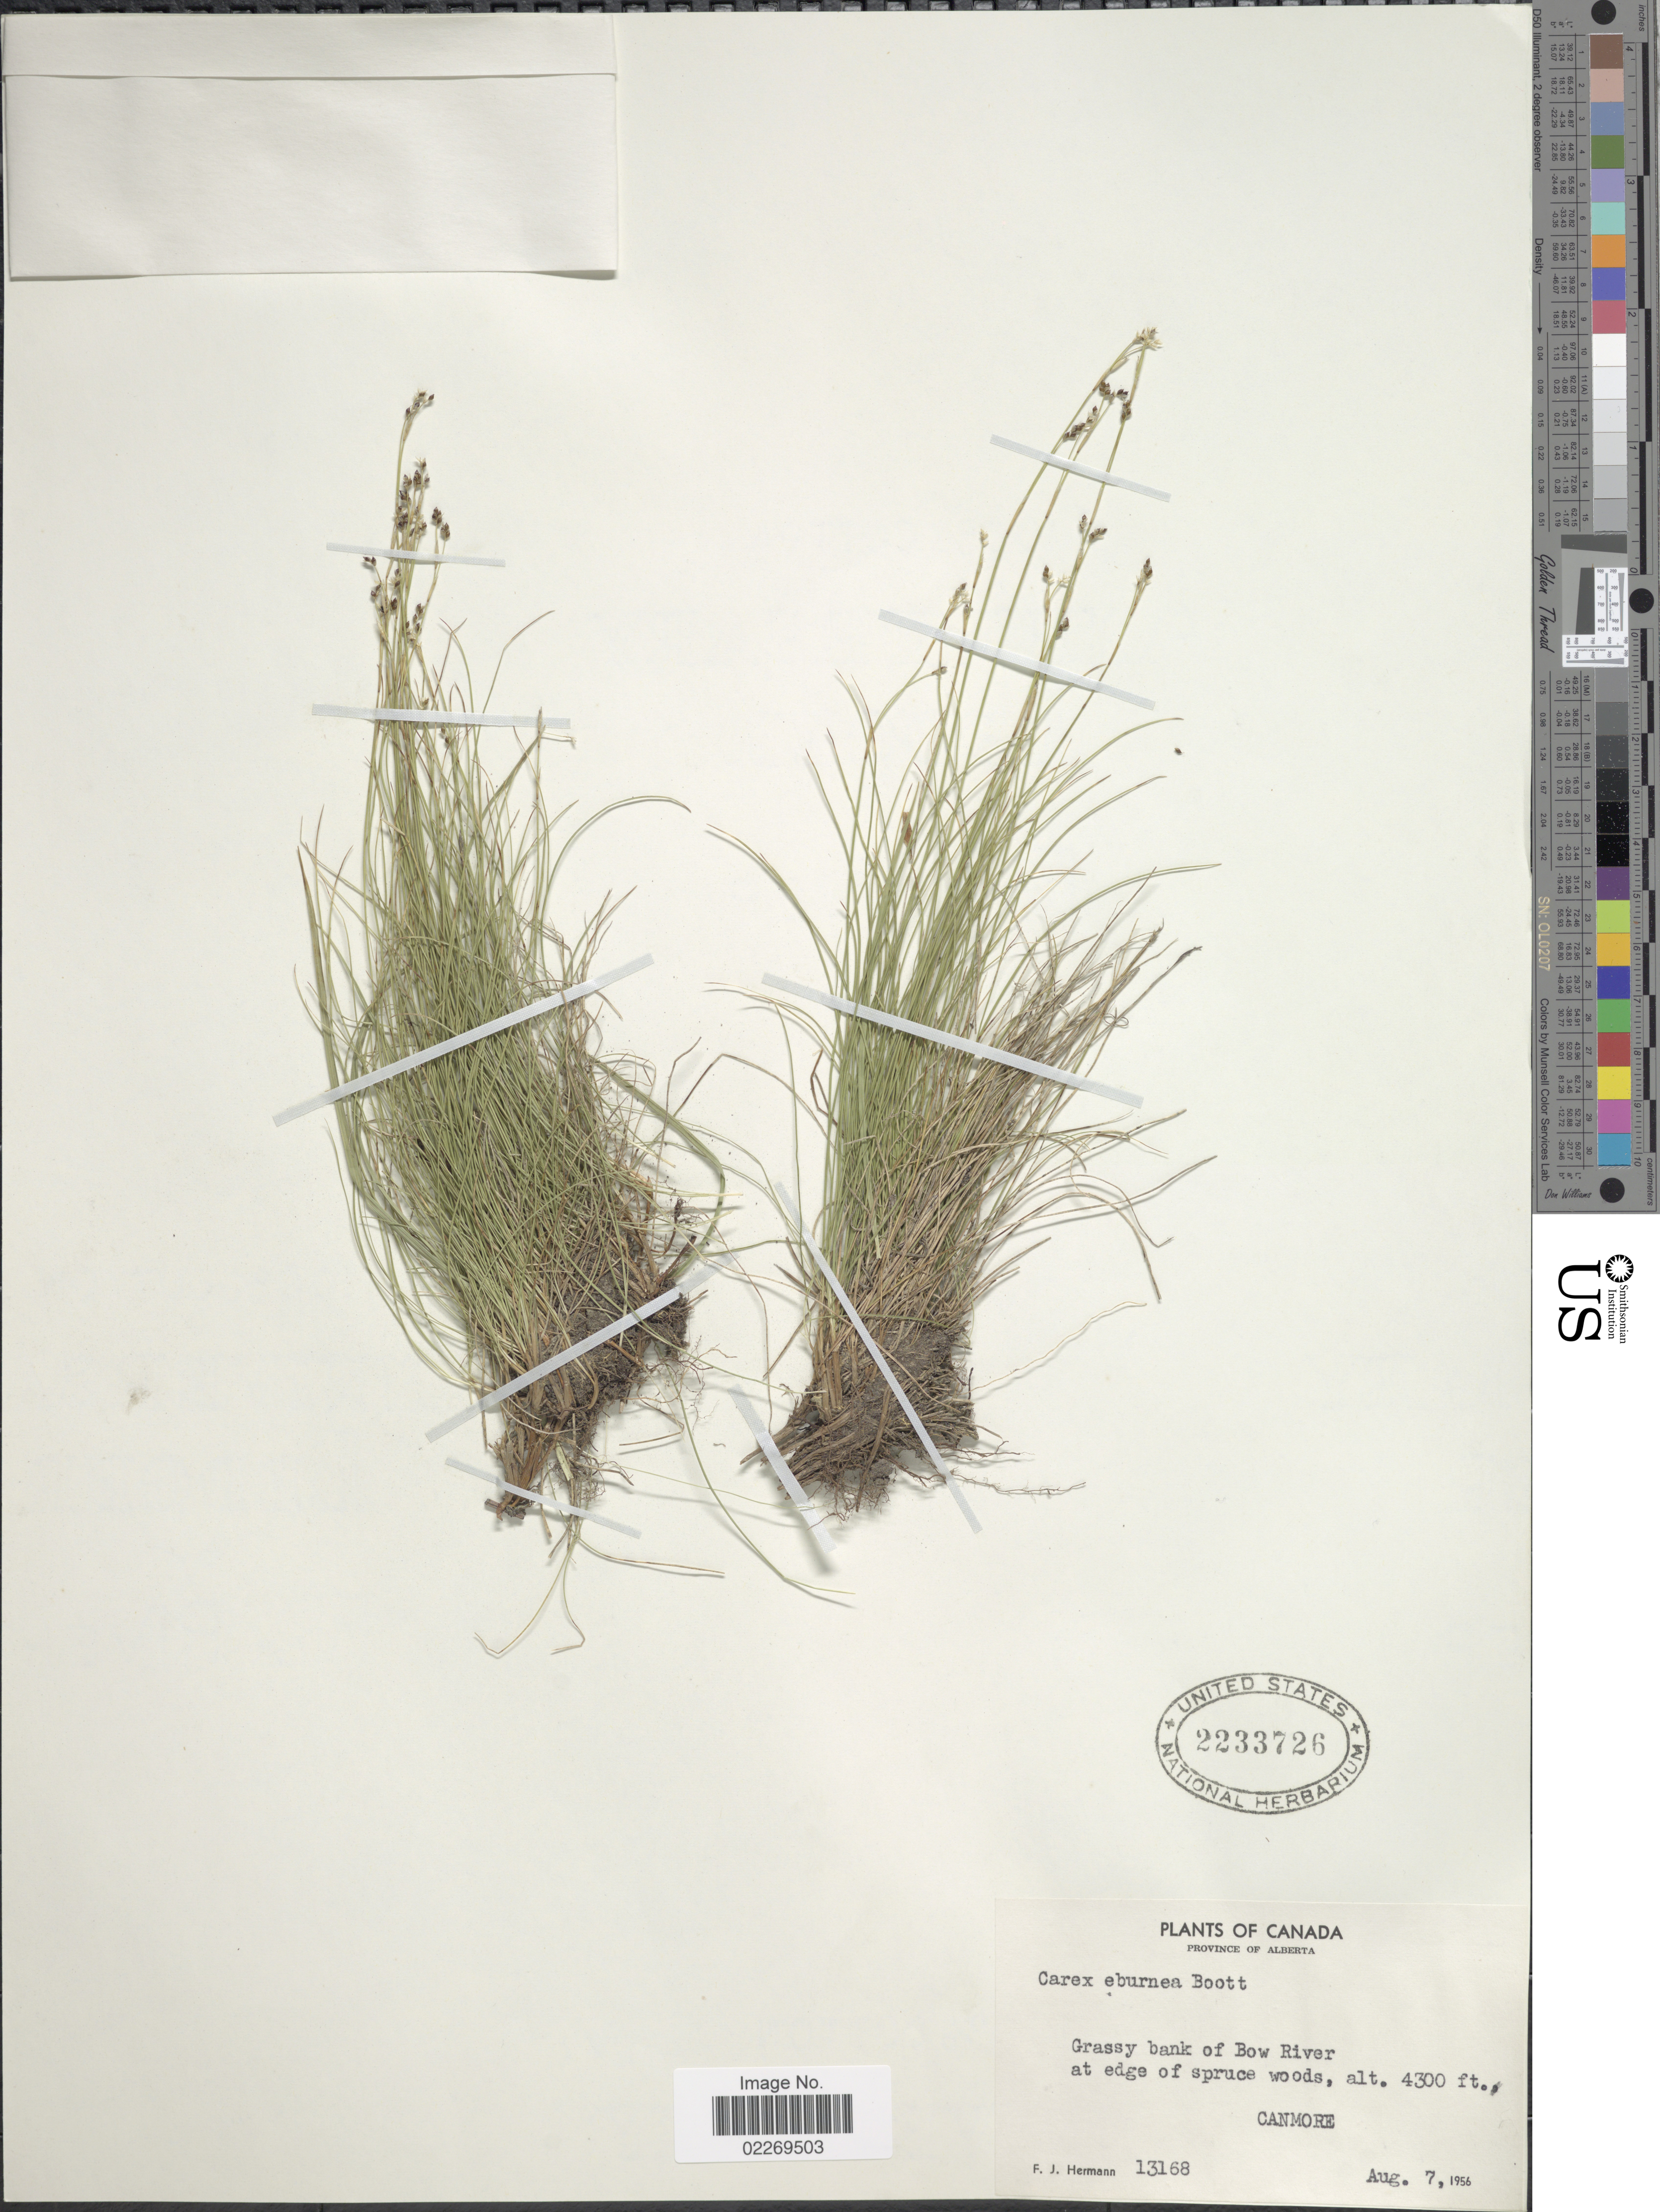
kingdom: Plantae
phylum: Tracheophyta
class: Liliopsida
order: Poales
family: Cyperaceae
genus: Carex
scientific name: Carex eburnea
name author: Boott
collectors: F. J. Hermann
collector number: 13168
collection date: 1956-08-07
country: Canada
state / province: Alberta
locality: Bow River, Canmore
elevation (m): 1311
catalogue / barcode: US 2233726